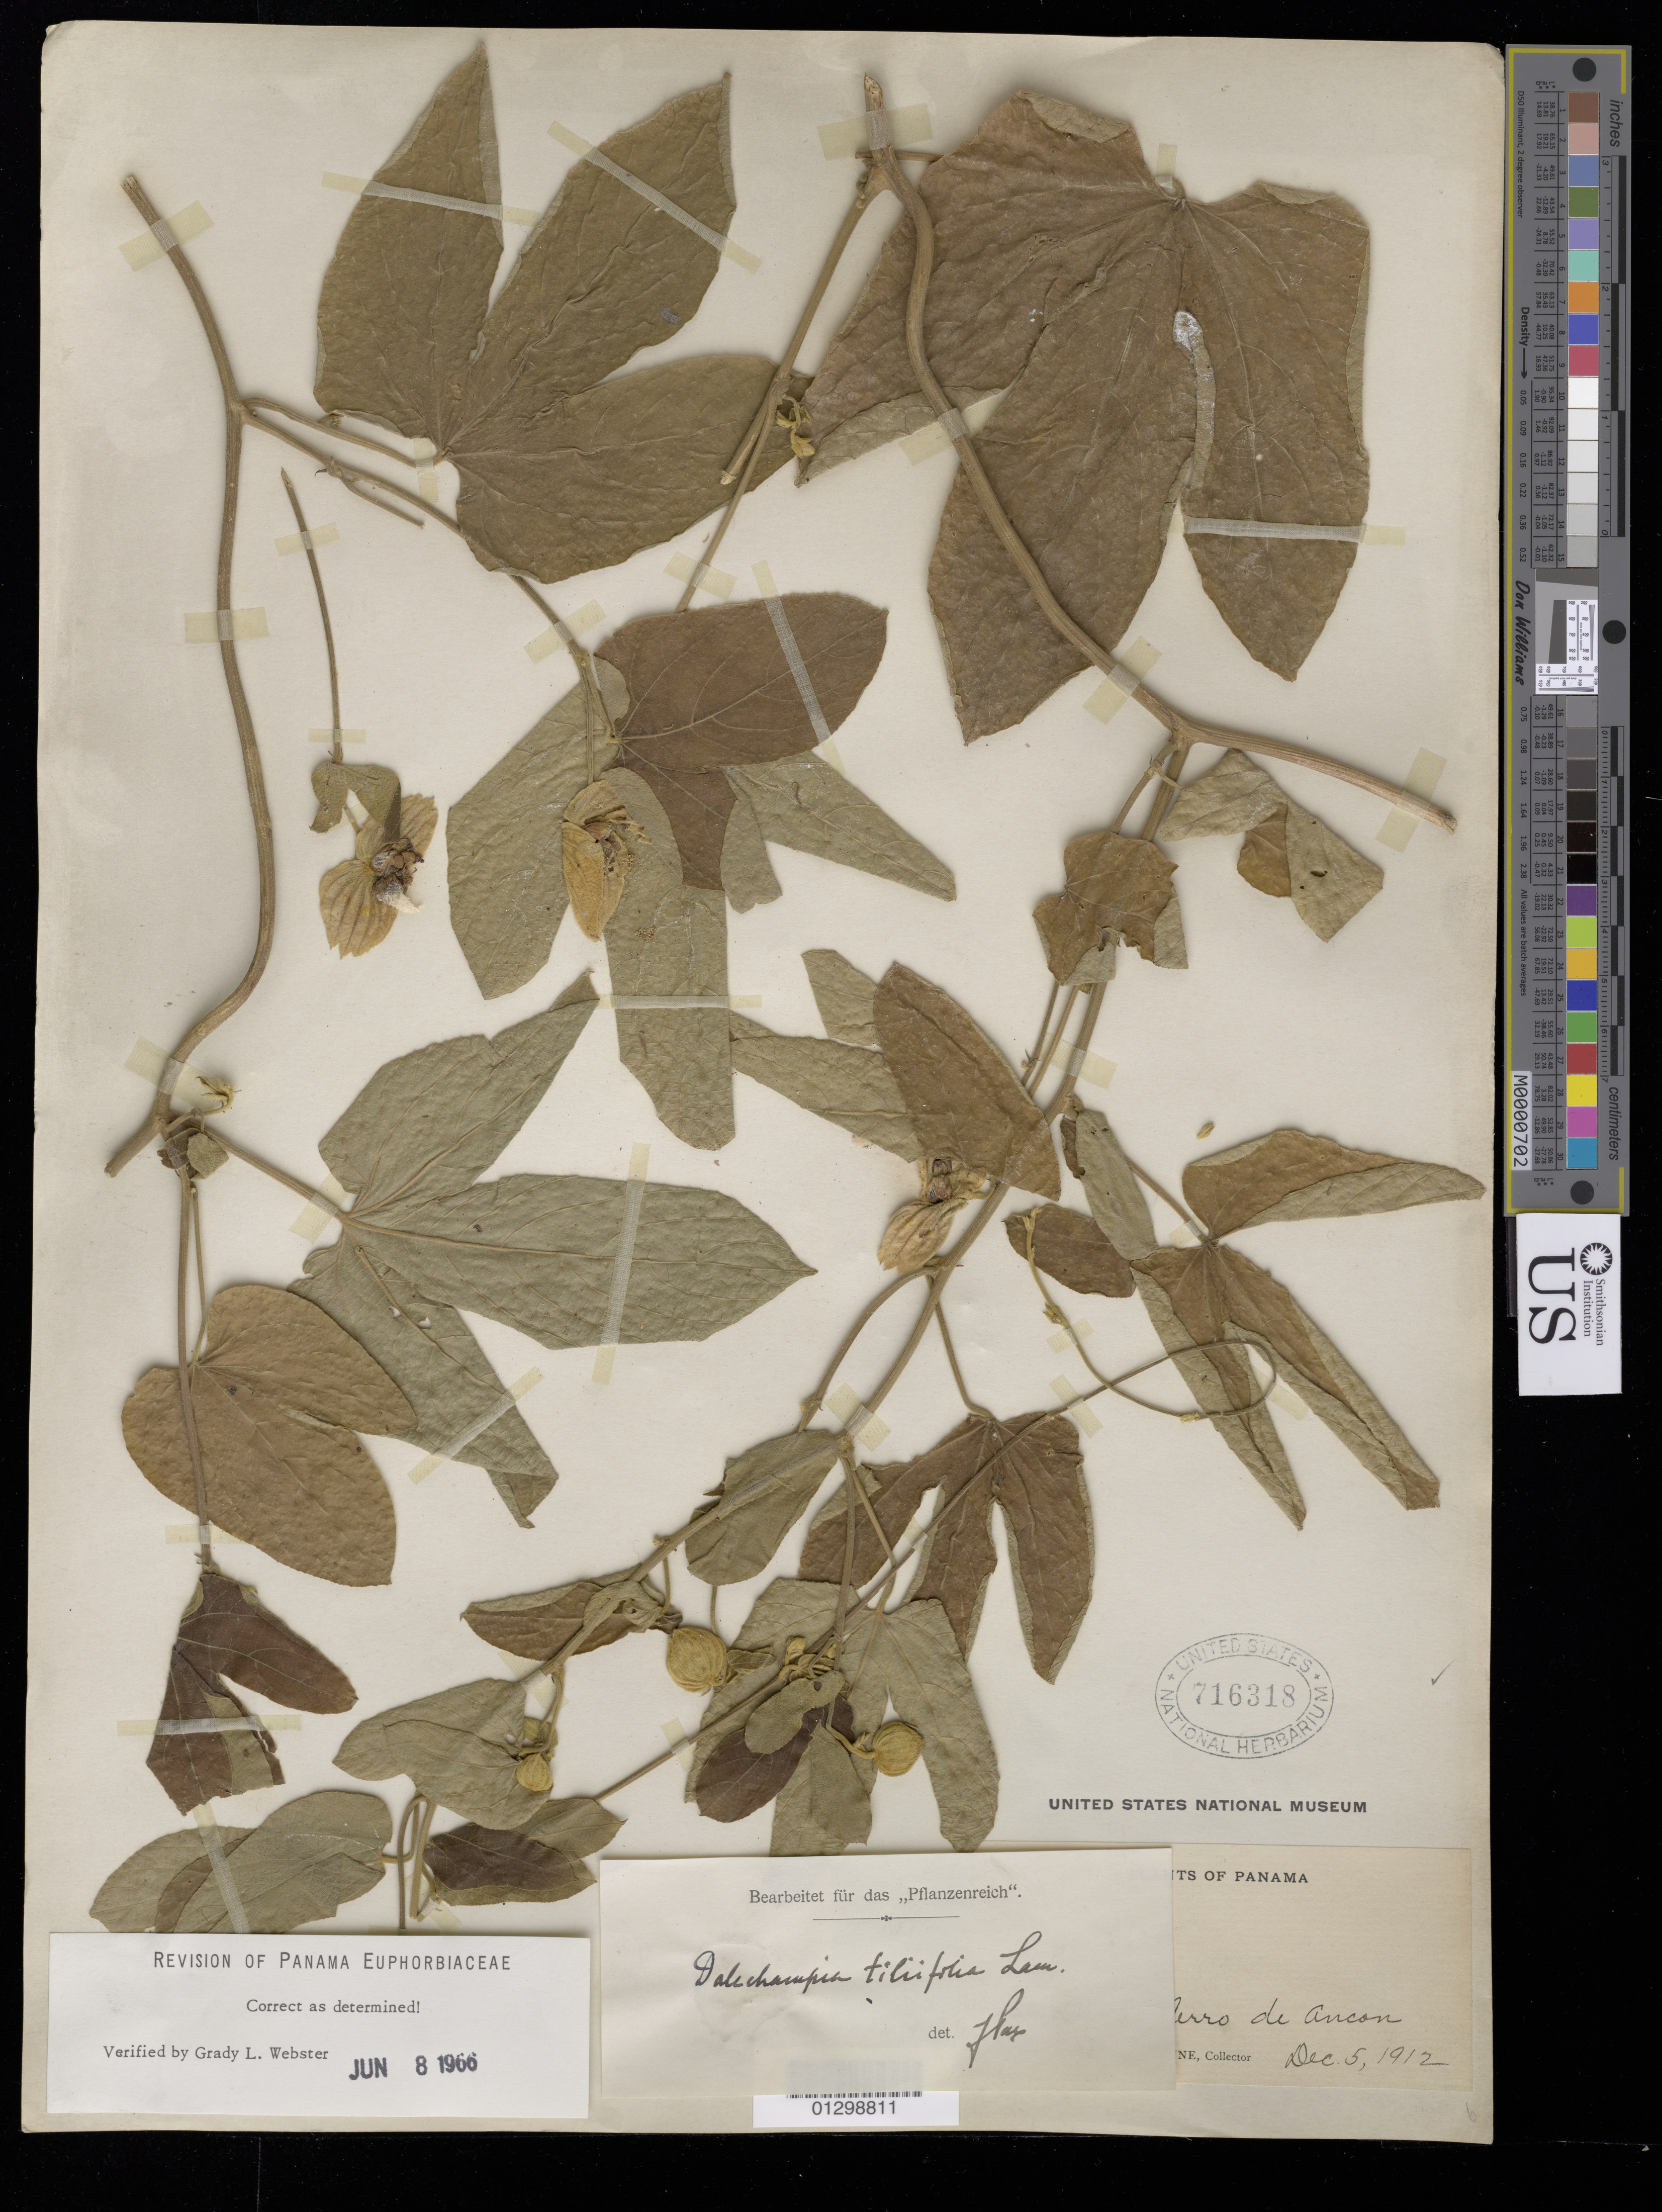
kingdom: Plantae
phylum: Tracheophyta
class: Magnoliopsida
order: Malpighiales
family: Euphorbiaceae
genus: Dalechampia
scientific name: Dalechampia tiliifolia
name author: Lam.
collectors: B. Celestine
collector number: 61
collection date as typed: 5 Dec 1912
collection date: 1912-12-05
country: Panama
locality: Ancon. Cerro de Ancon.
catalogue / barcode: US 716318